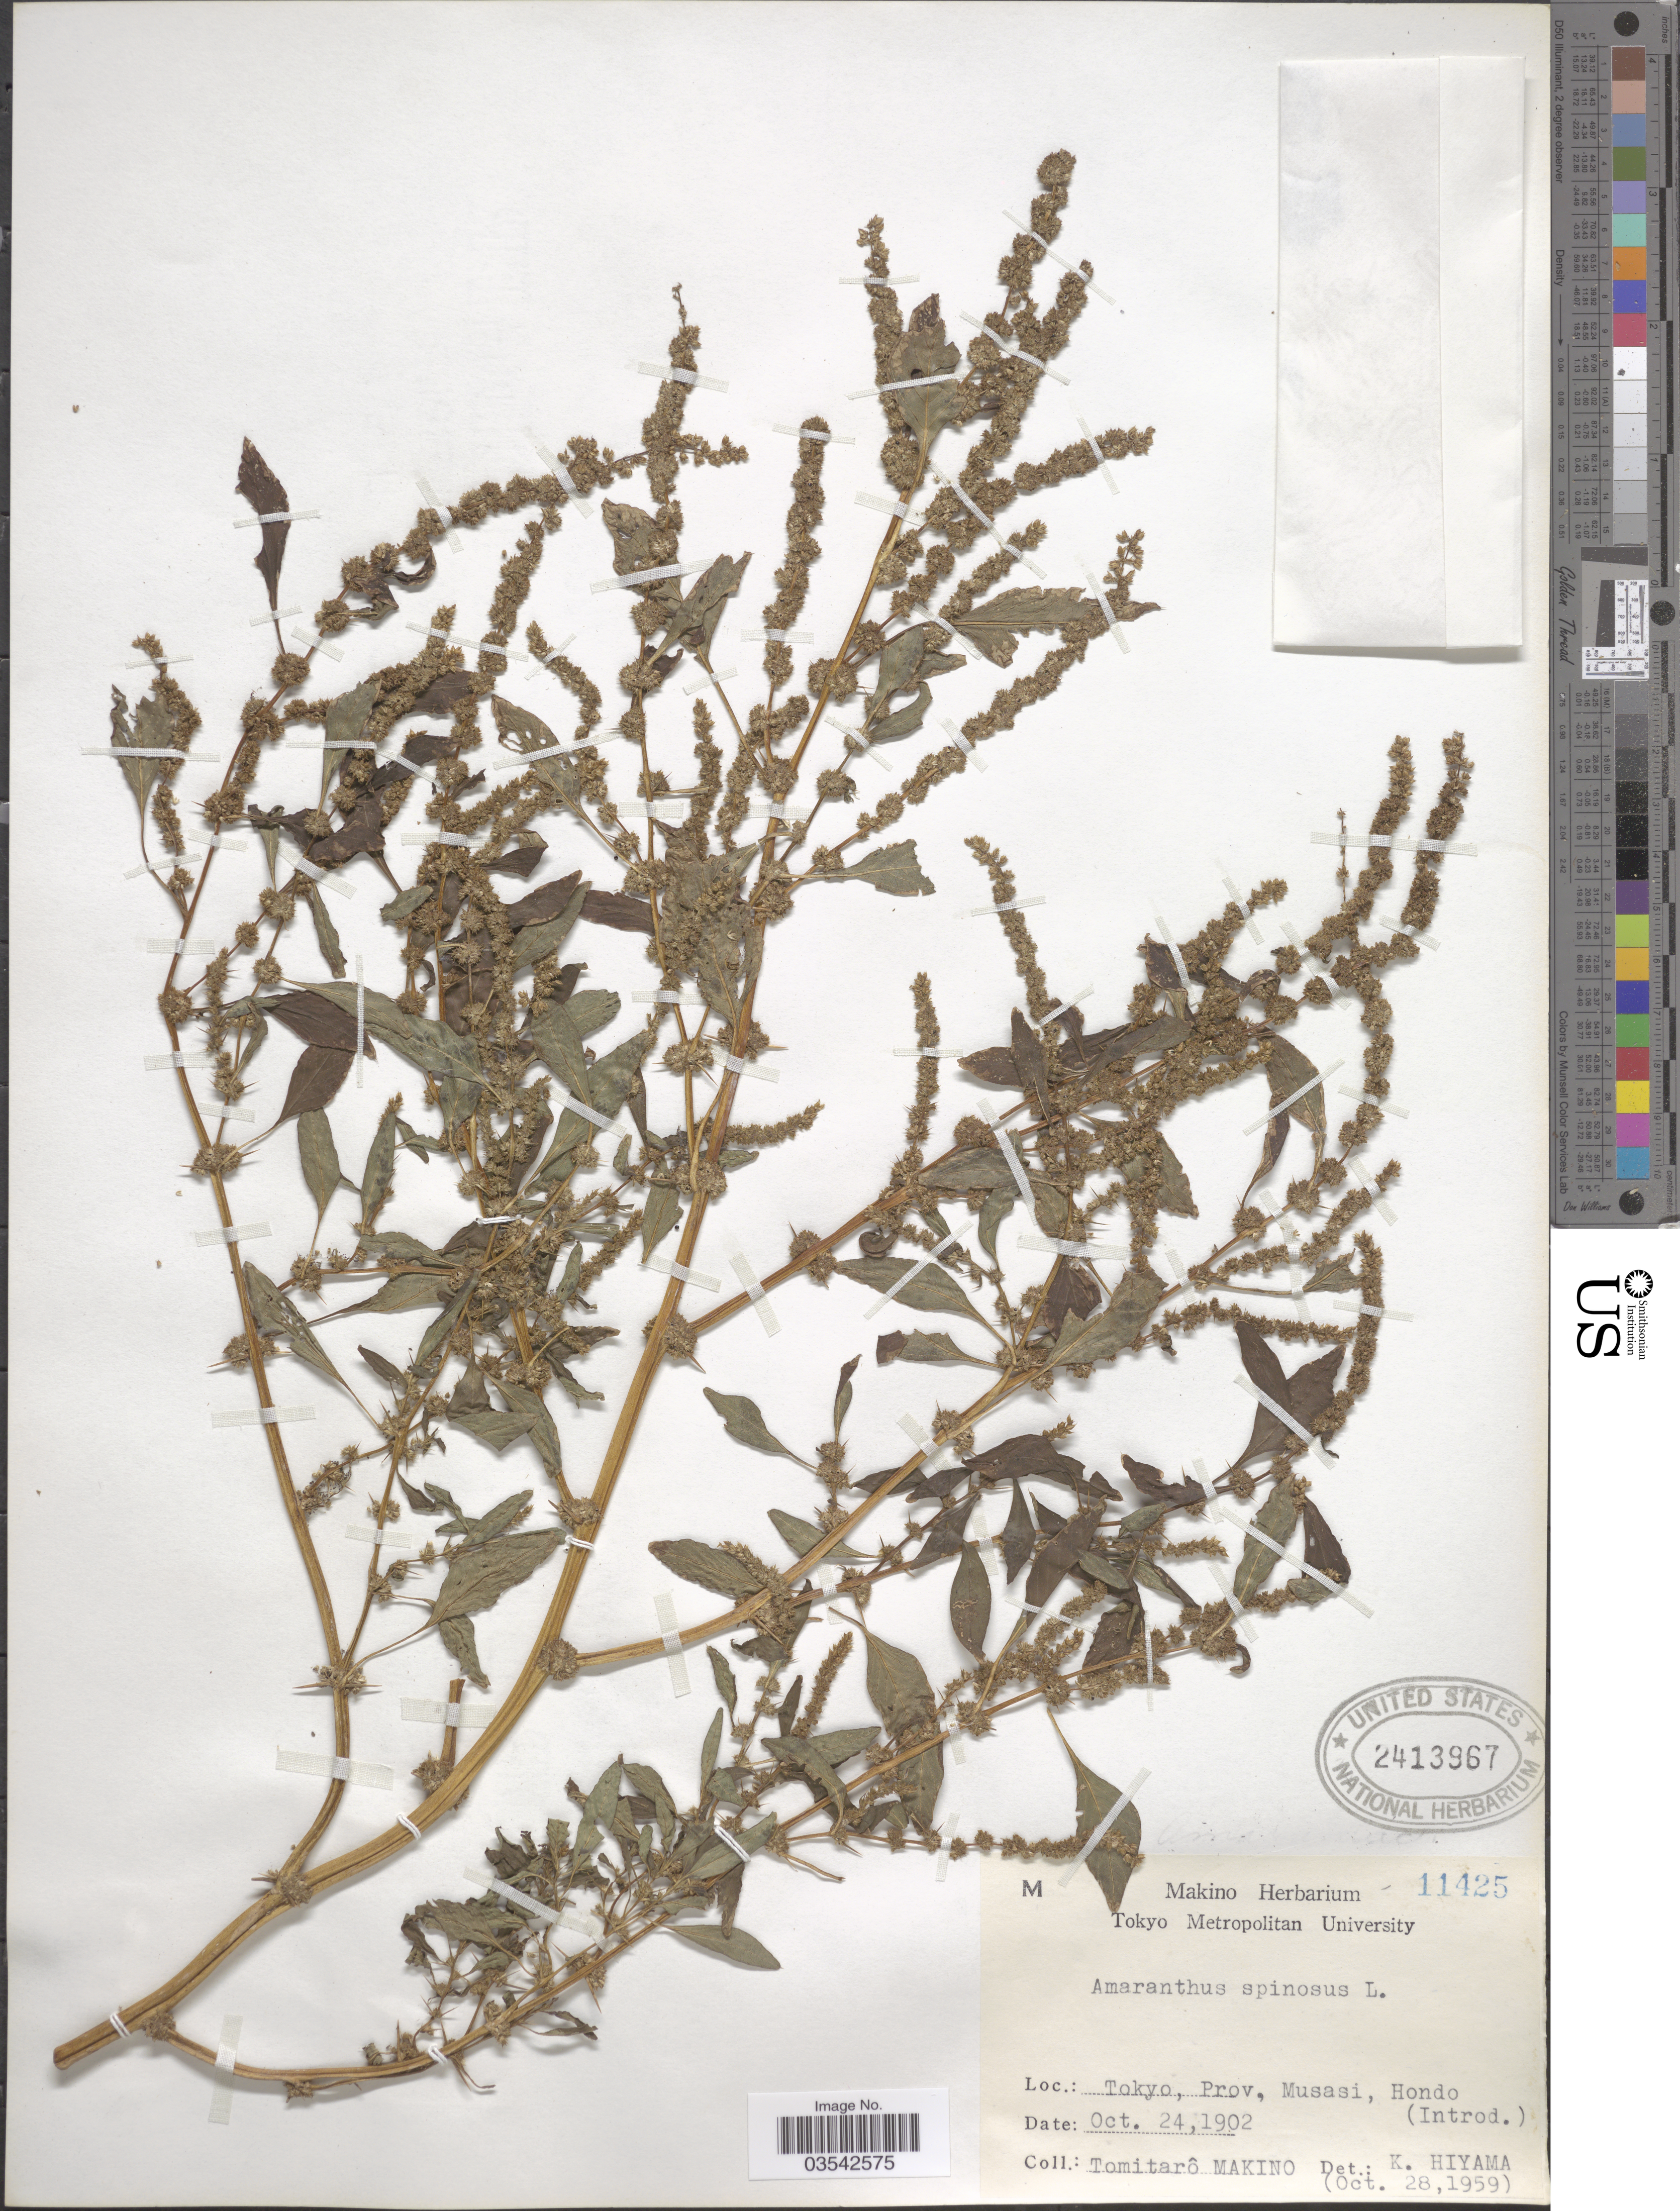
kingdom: Plantae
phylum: Tracheophyta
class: Magnoliopsida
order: Caryophyllales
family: Amaranthaceae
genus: Amaranthus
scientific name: Amaranthus spinosus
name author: L.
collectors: T. Makino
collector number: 11425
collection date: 1902-10-24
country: Japan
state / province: Tokyo, Federal City of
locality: Tokyo, Prov. Musasi, Hondo.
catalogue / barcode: US 2413967